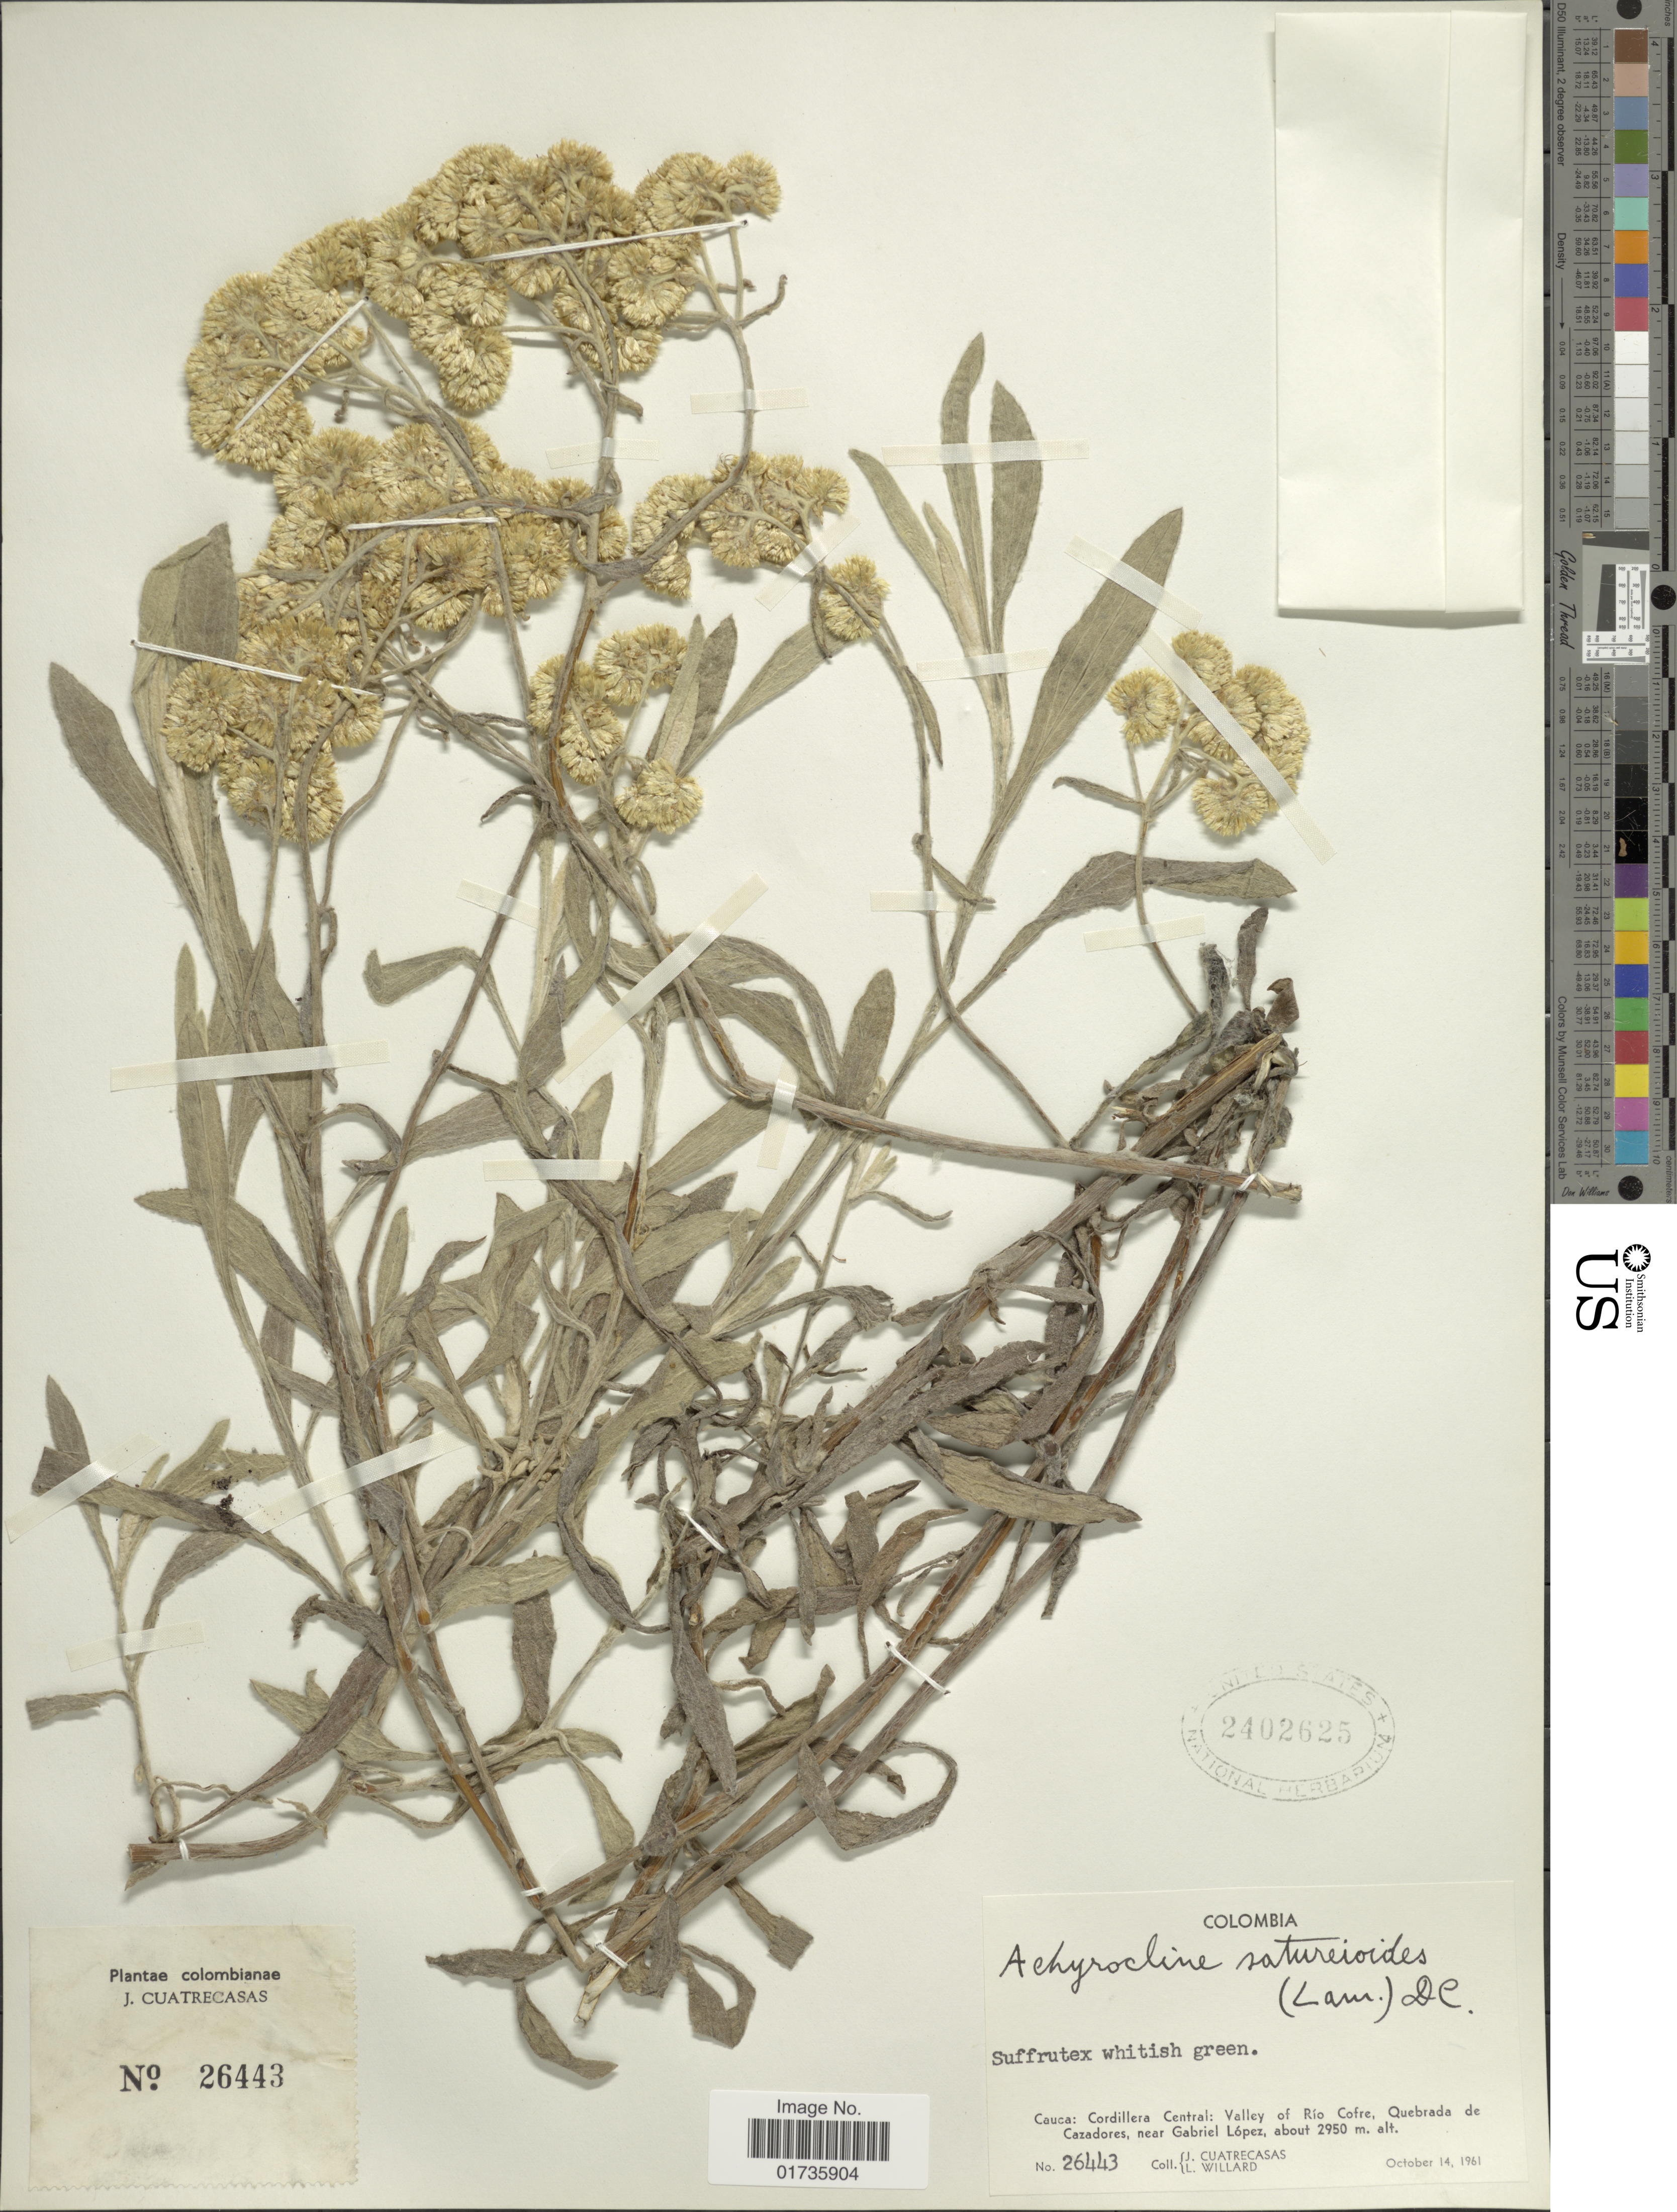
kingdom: Plantae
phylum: Tracheophyta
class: Magnoliopsida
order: Asterales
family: Asteraceae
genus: Achyrocline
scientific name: Achyrocline satureioides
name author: (Lam.) DC.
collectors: J. Cuatrecasas & L. Willard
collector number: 26443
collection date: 1961-10-14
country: Colombia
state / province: Cauca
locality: Cordillera Central: Valley of Río Cofre, Quebrada de Cazadores, near Gabriel López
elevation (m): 2950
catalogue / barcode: US 2402625